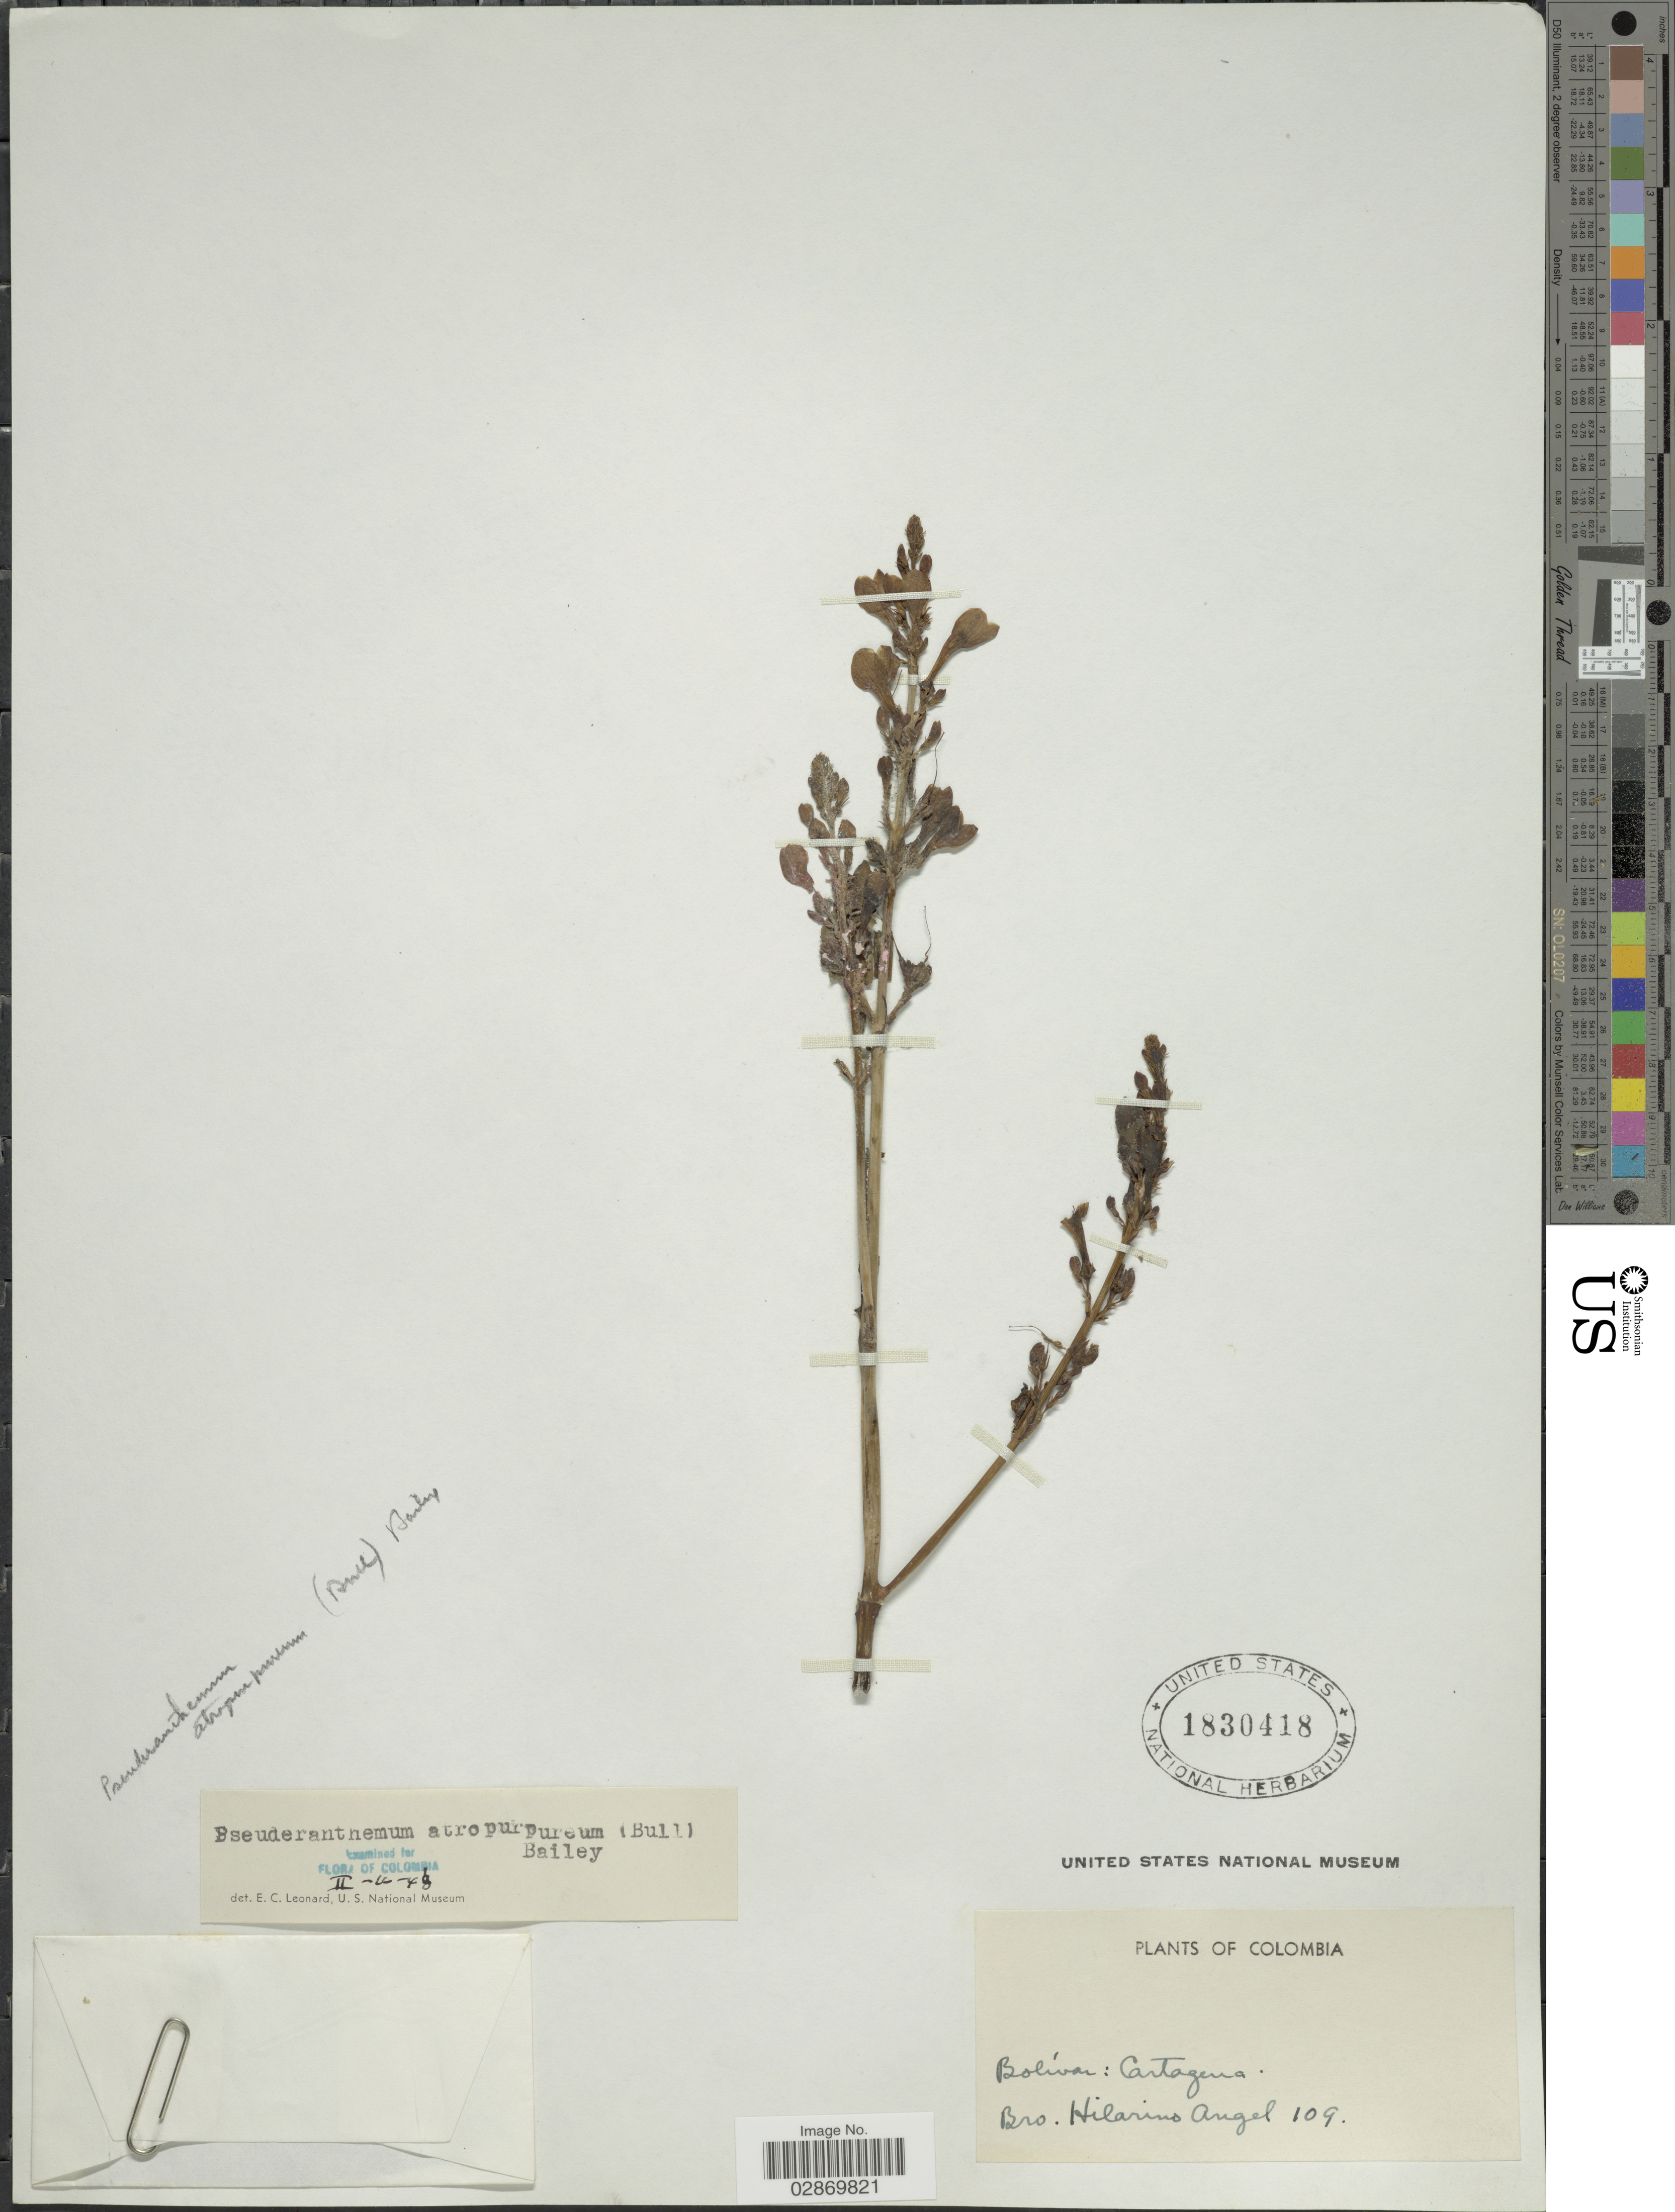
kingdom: Plantae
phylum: Tracheophyta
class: Magnoliopsida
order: Lamiales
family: Acanthaceae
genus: Pseuderanthemum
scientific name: Pseuderanthemum atropurpureum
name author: (W. Bull) L.H. Bailey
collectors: H. Angel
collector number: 109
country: Colombia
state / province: Bolívar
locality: Cartagena.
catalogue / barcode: US 1830418